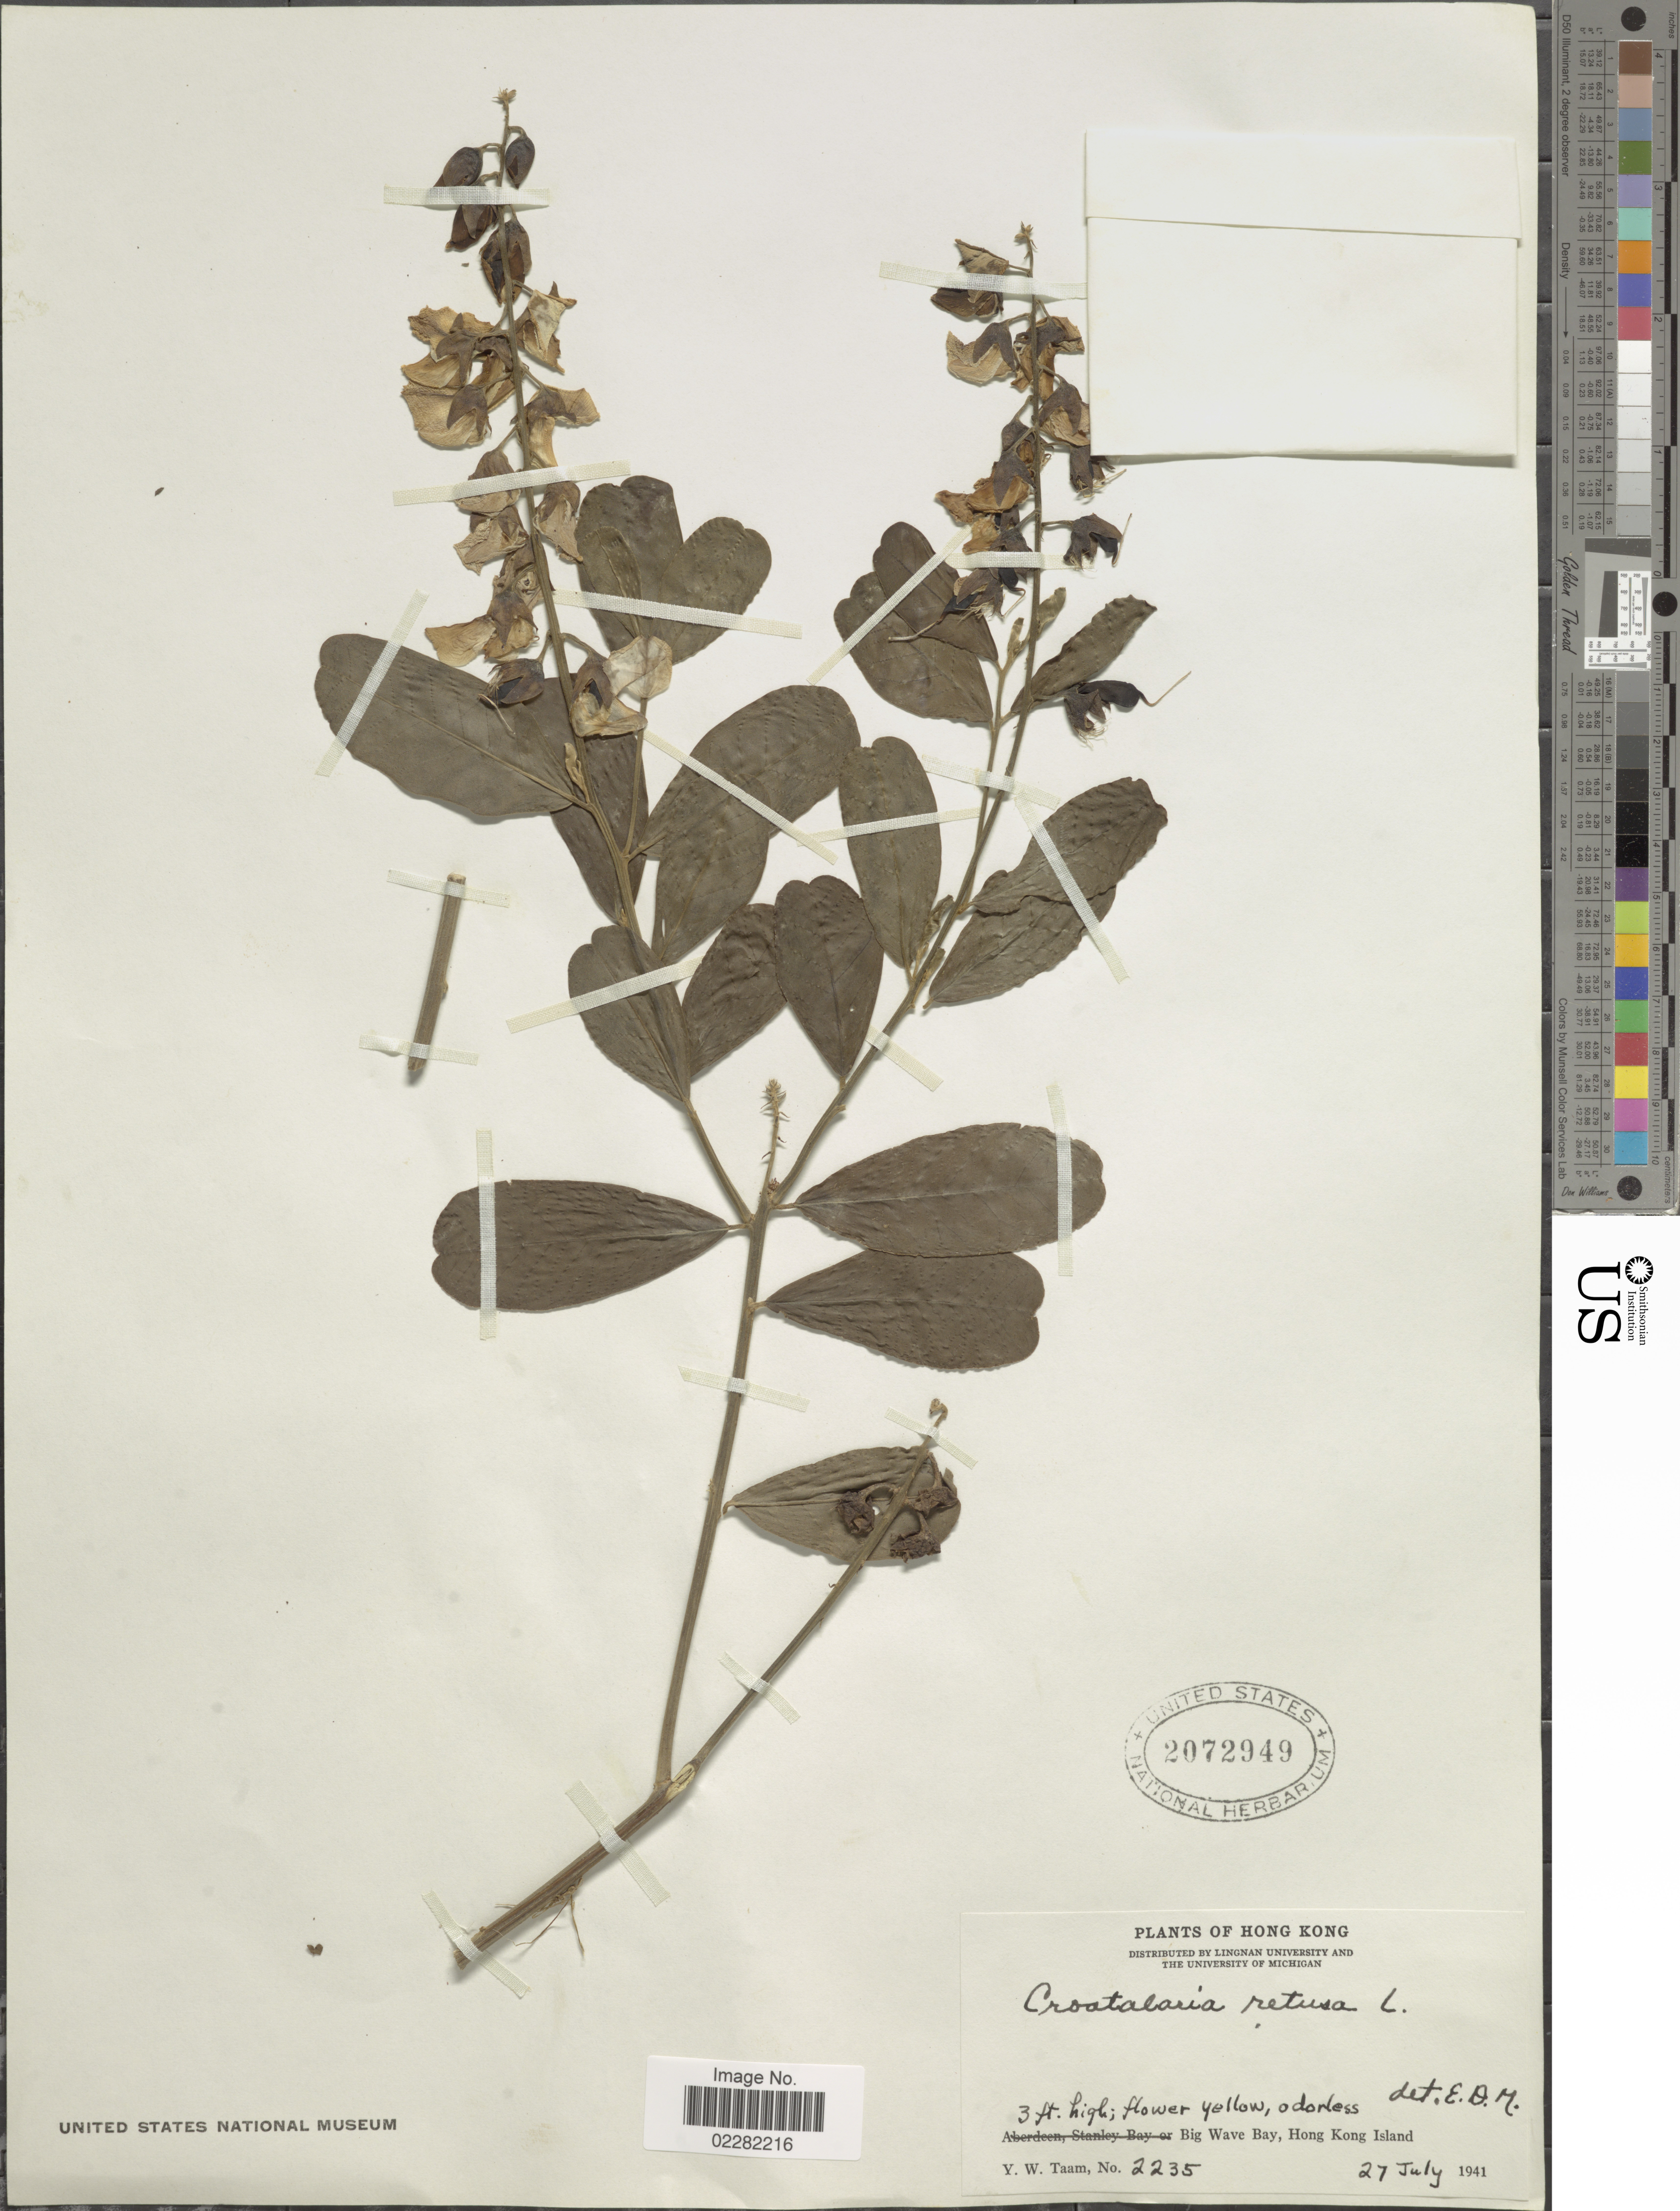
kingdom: Plantae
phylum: Tracheophyta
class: Magnoliopsida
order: Fabales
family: Fabaceae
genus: Crotalaria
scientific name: Crotalaria retusa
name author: L.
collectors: Y. W. Taam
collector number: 2235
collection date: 1941-07-27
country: China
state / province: Hong Kong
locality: Big Wave Bay, Hong Kong Island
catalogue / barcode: US 2072949